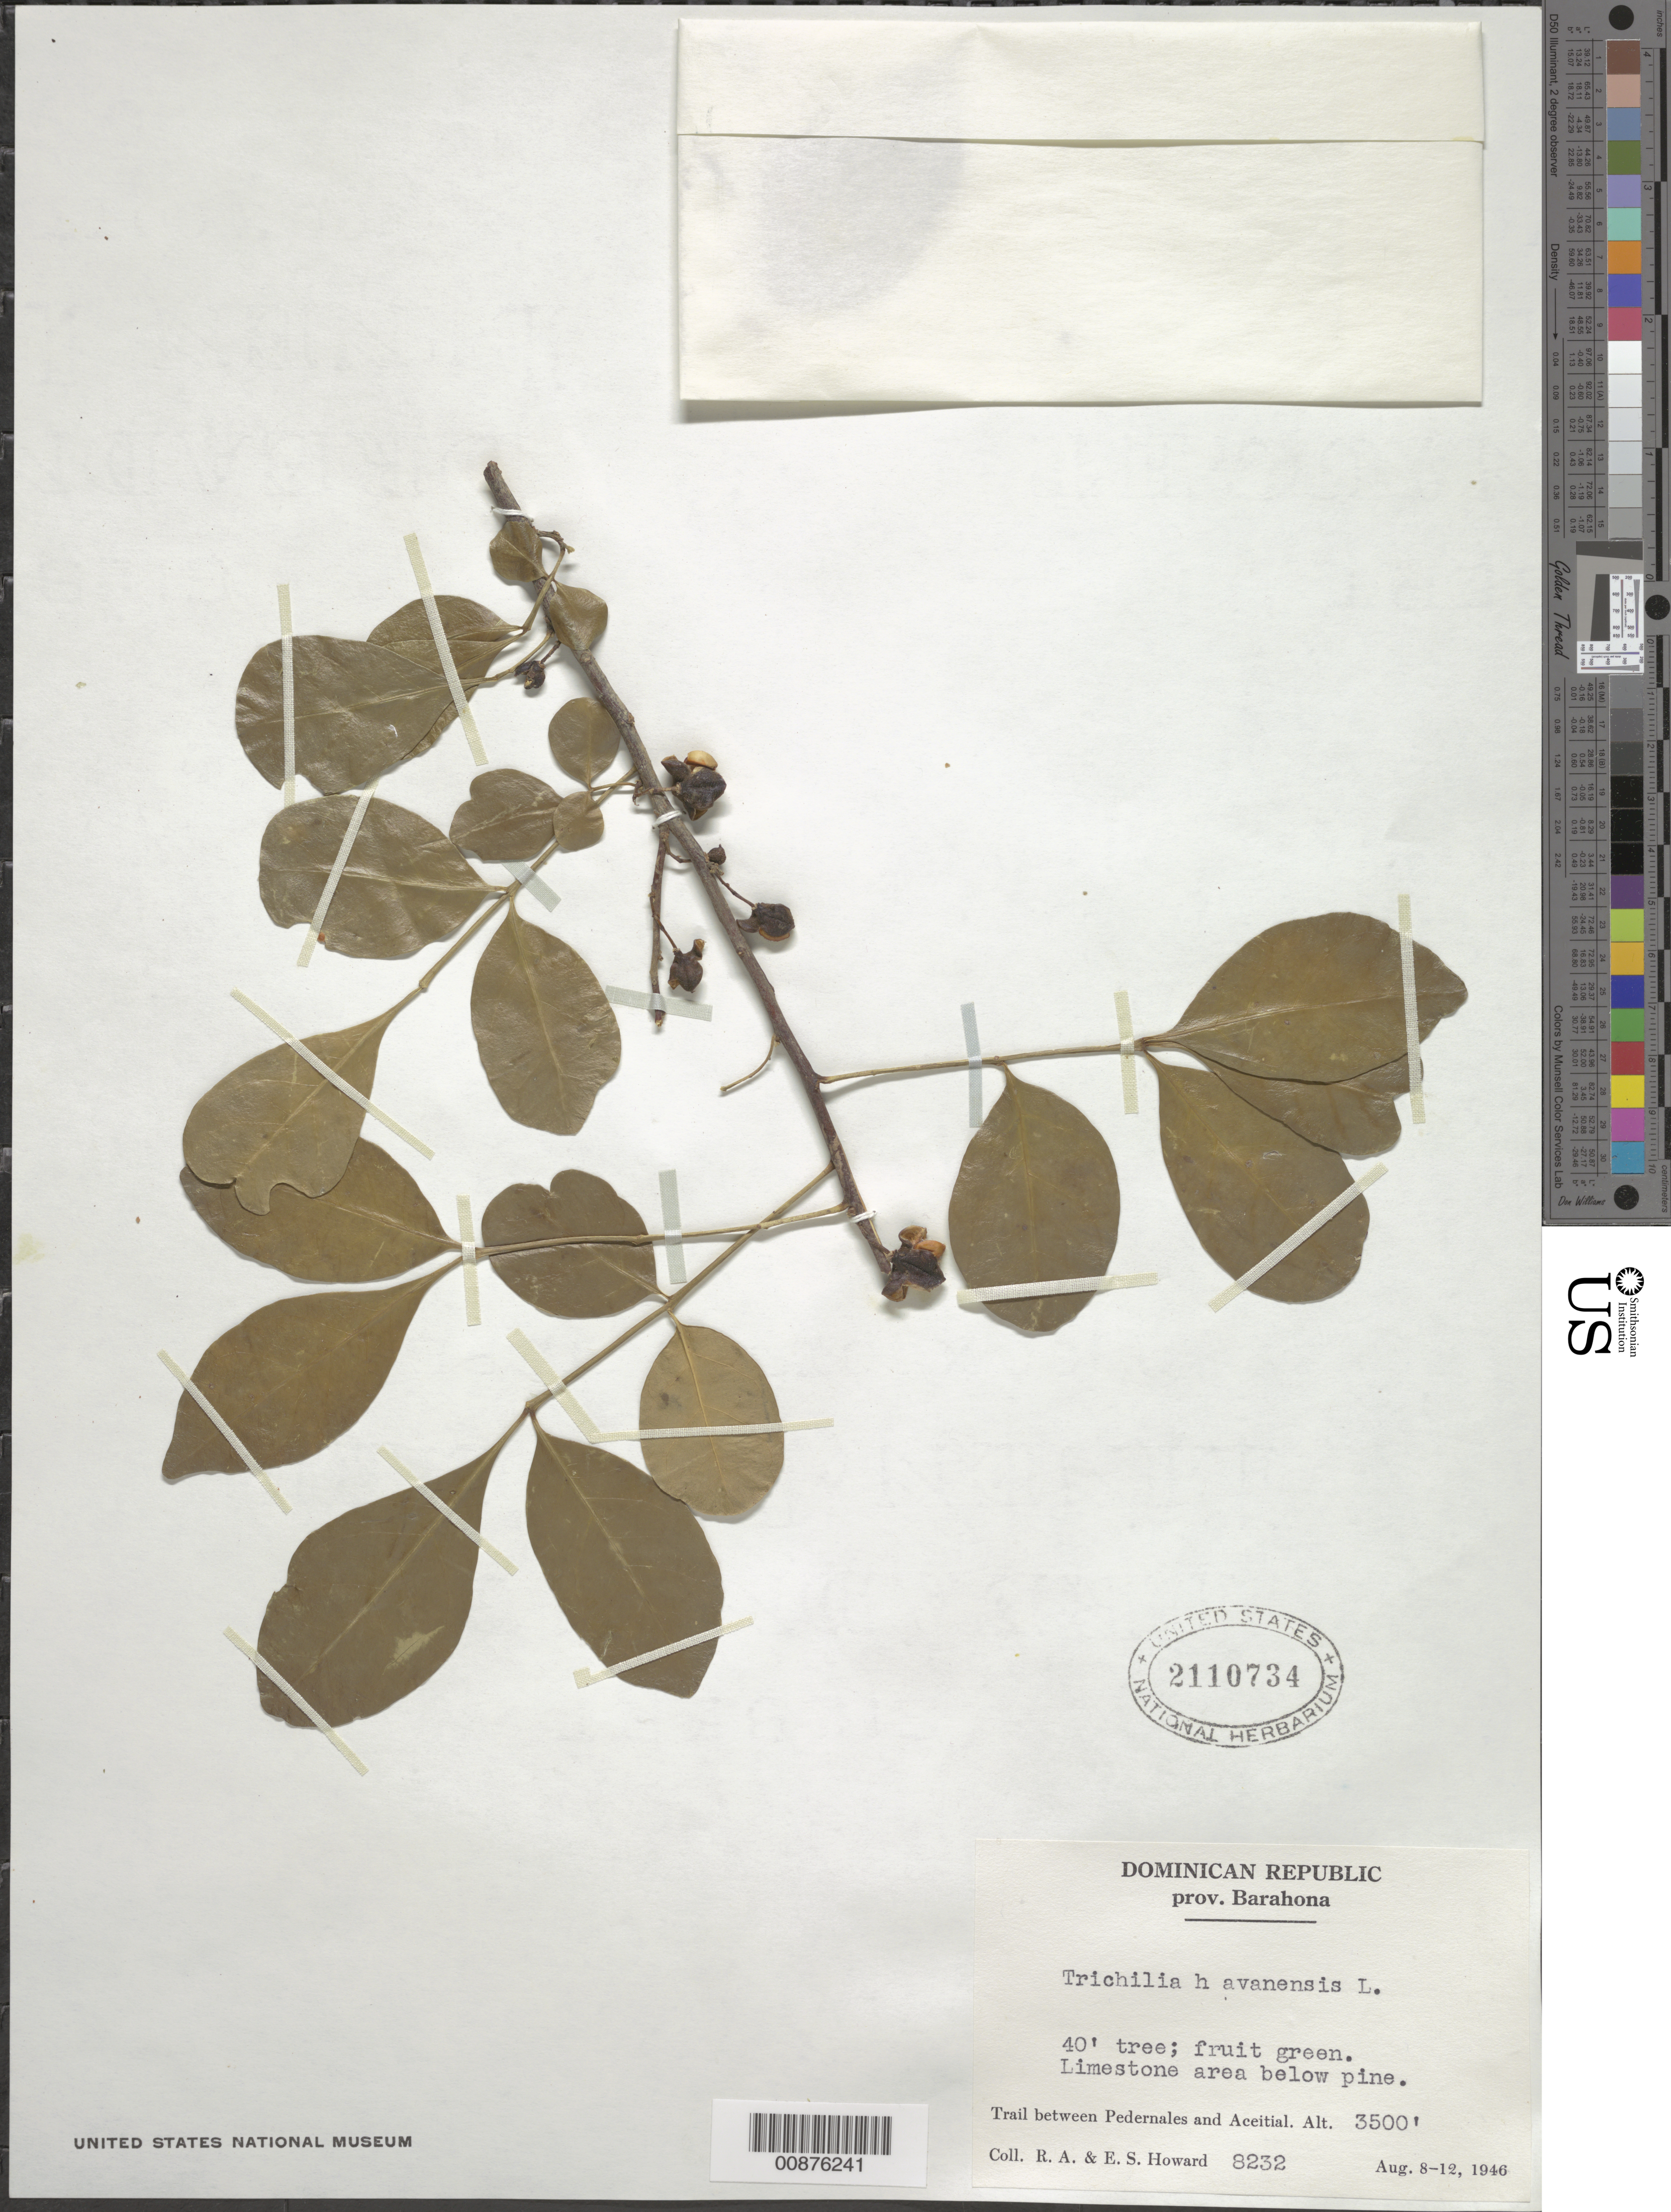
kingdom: Plantae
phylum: Tracheophyta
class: Magnoliopsida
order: Sapindales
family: Meliaceae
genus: Trichilia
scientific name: Trichilia havanensis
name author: Jacq.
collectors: R. A. Howard & E. S. Howard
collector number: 8232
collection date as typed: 08 Aug 1946 to 12 Aug 1946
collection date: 1946-08-08/1946-08-12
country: Dominican Republic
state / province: Barahona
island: Hispaniola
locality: Trail between Pedernales and Aceitial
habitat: Limestone area below pine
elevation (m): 1067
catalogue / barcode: US 2110734